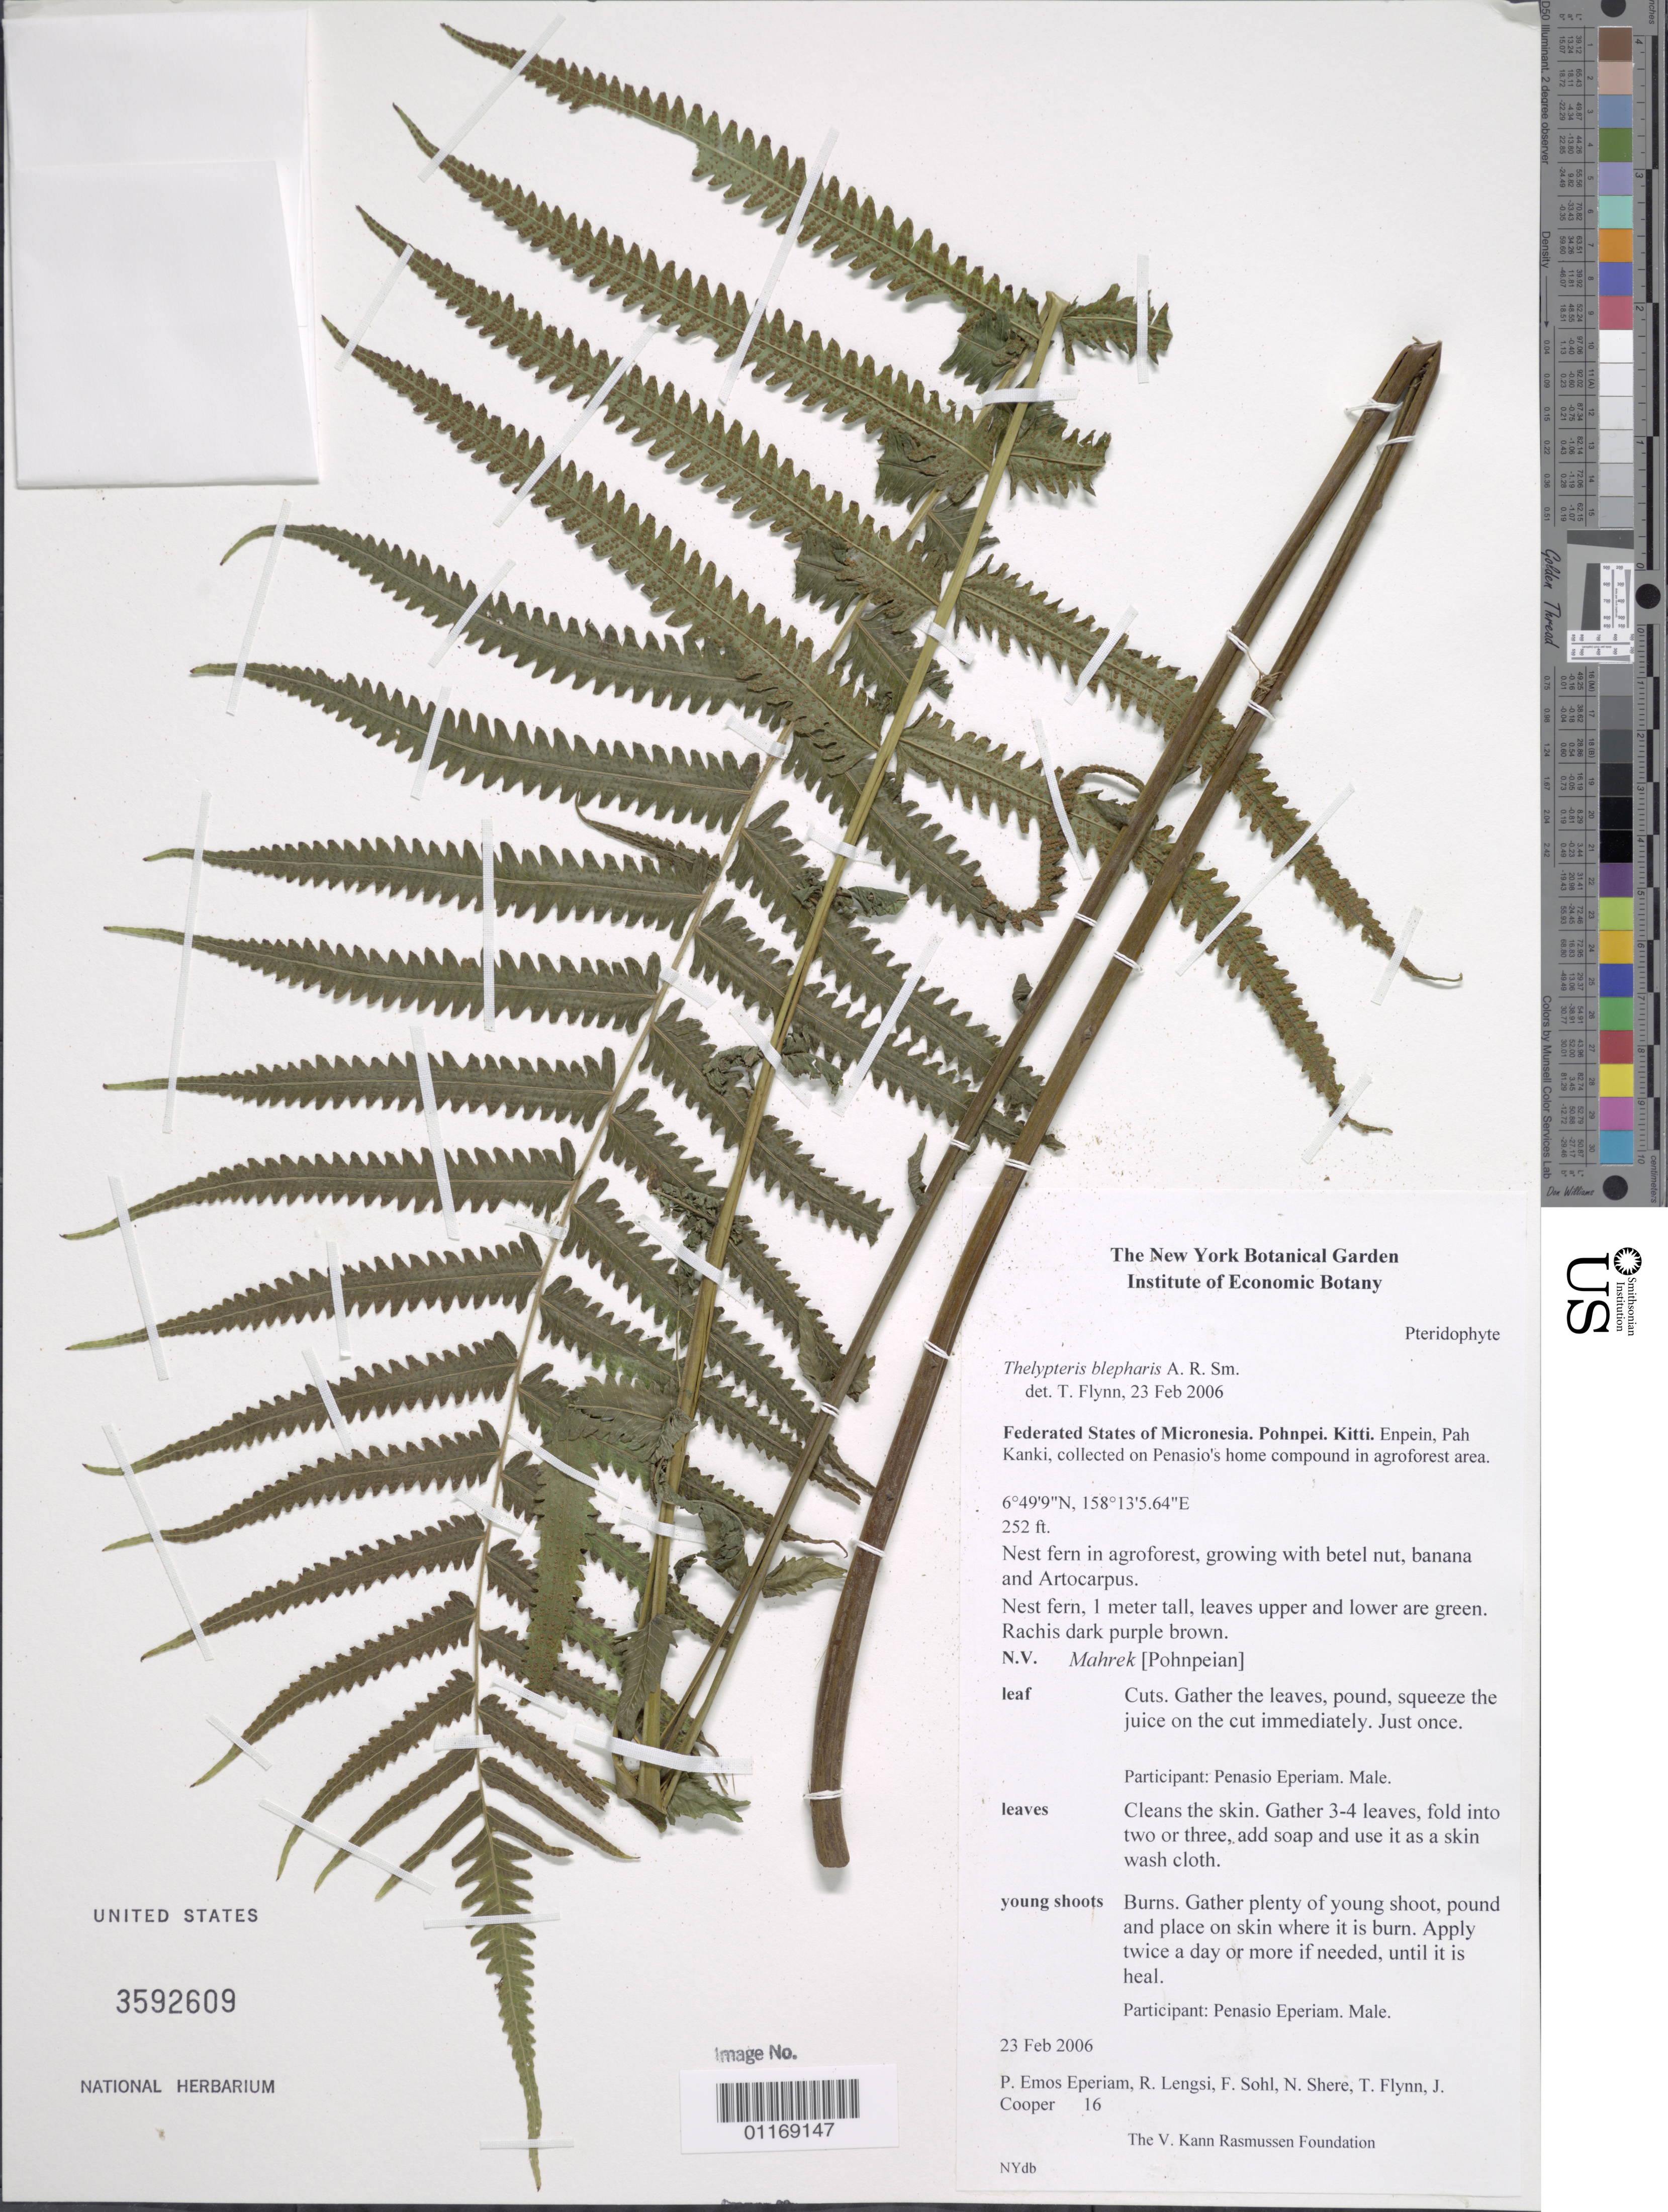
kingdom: Plantae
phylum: Tracheophyta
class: Polypodiopsida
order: Polypodiales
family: Thelypteridaceae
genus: Cyclosorus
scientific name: Cyclosorus blepharis (A.R. Sm.) comb. nov., ined 2015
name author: (A.R. Sm.)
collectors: P. Eperiam, R. Lengsi, F. Sohl, N. Shere & T. W. Flynn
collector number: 16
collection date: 2006-02-23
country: Micronesia, Federated States of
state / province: Pohnpei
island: Pohnpei [Ponape]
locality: Kitti. Enpein, Pah Kanki, collected on Penasio's home compound.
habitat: Agroforest.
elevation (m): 77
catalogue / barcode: US 3592609